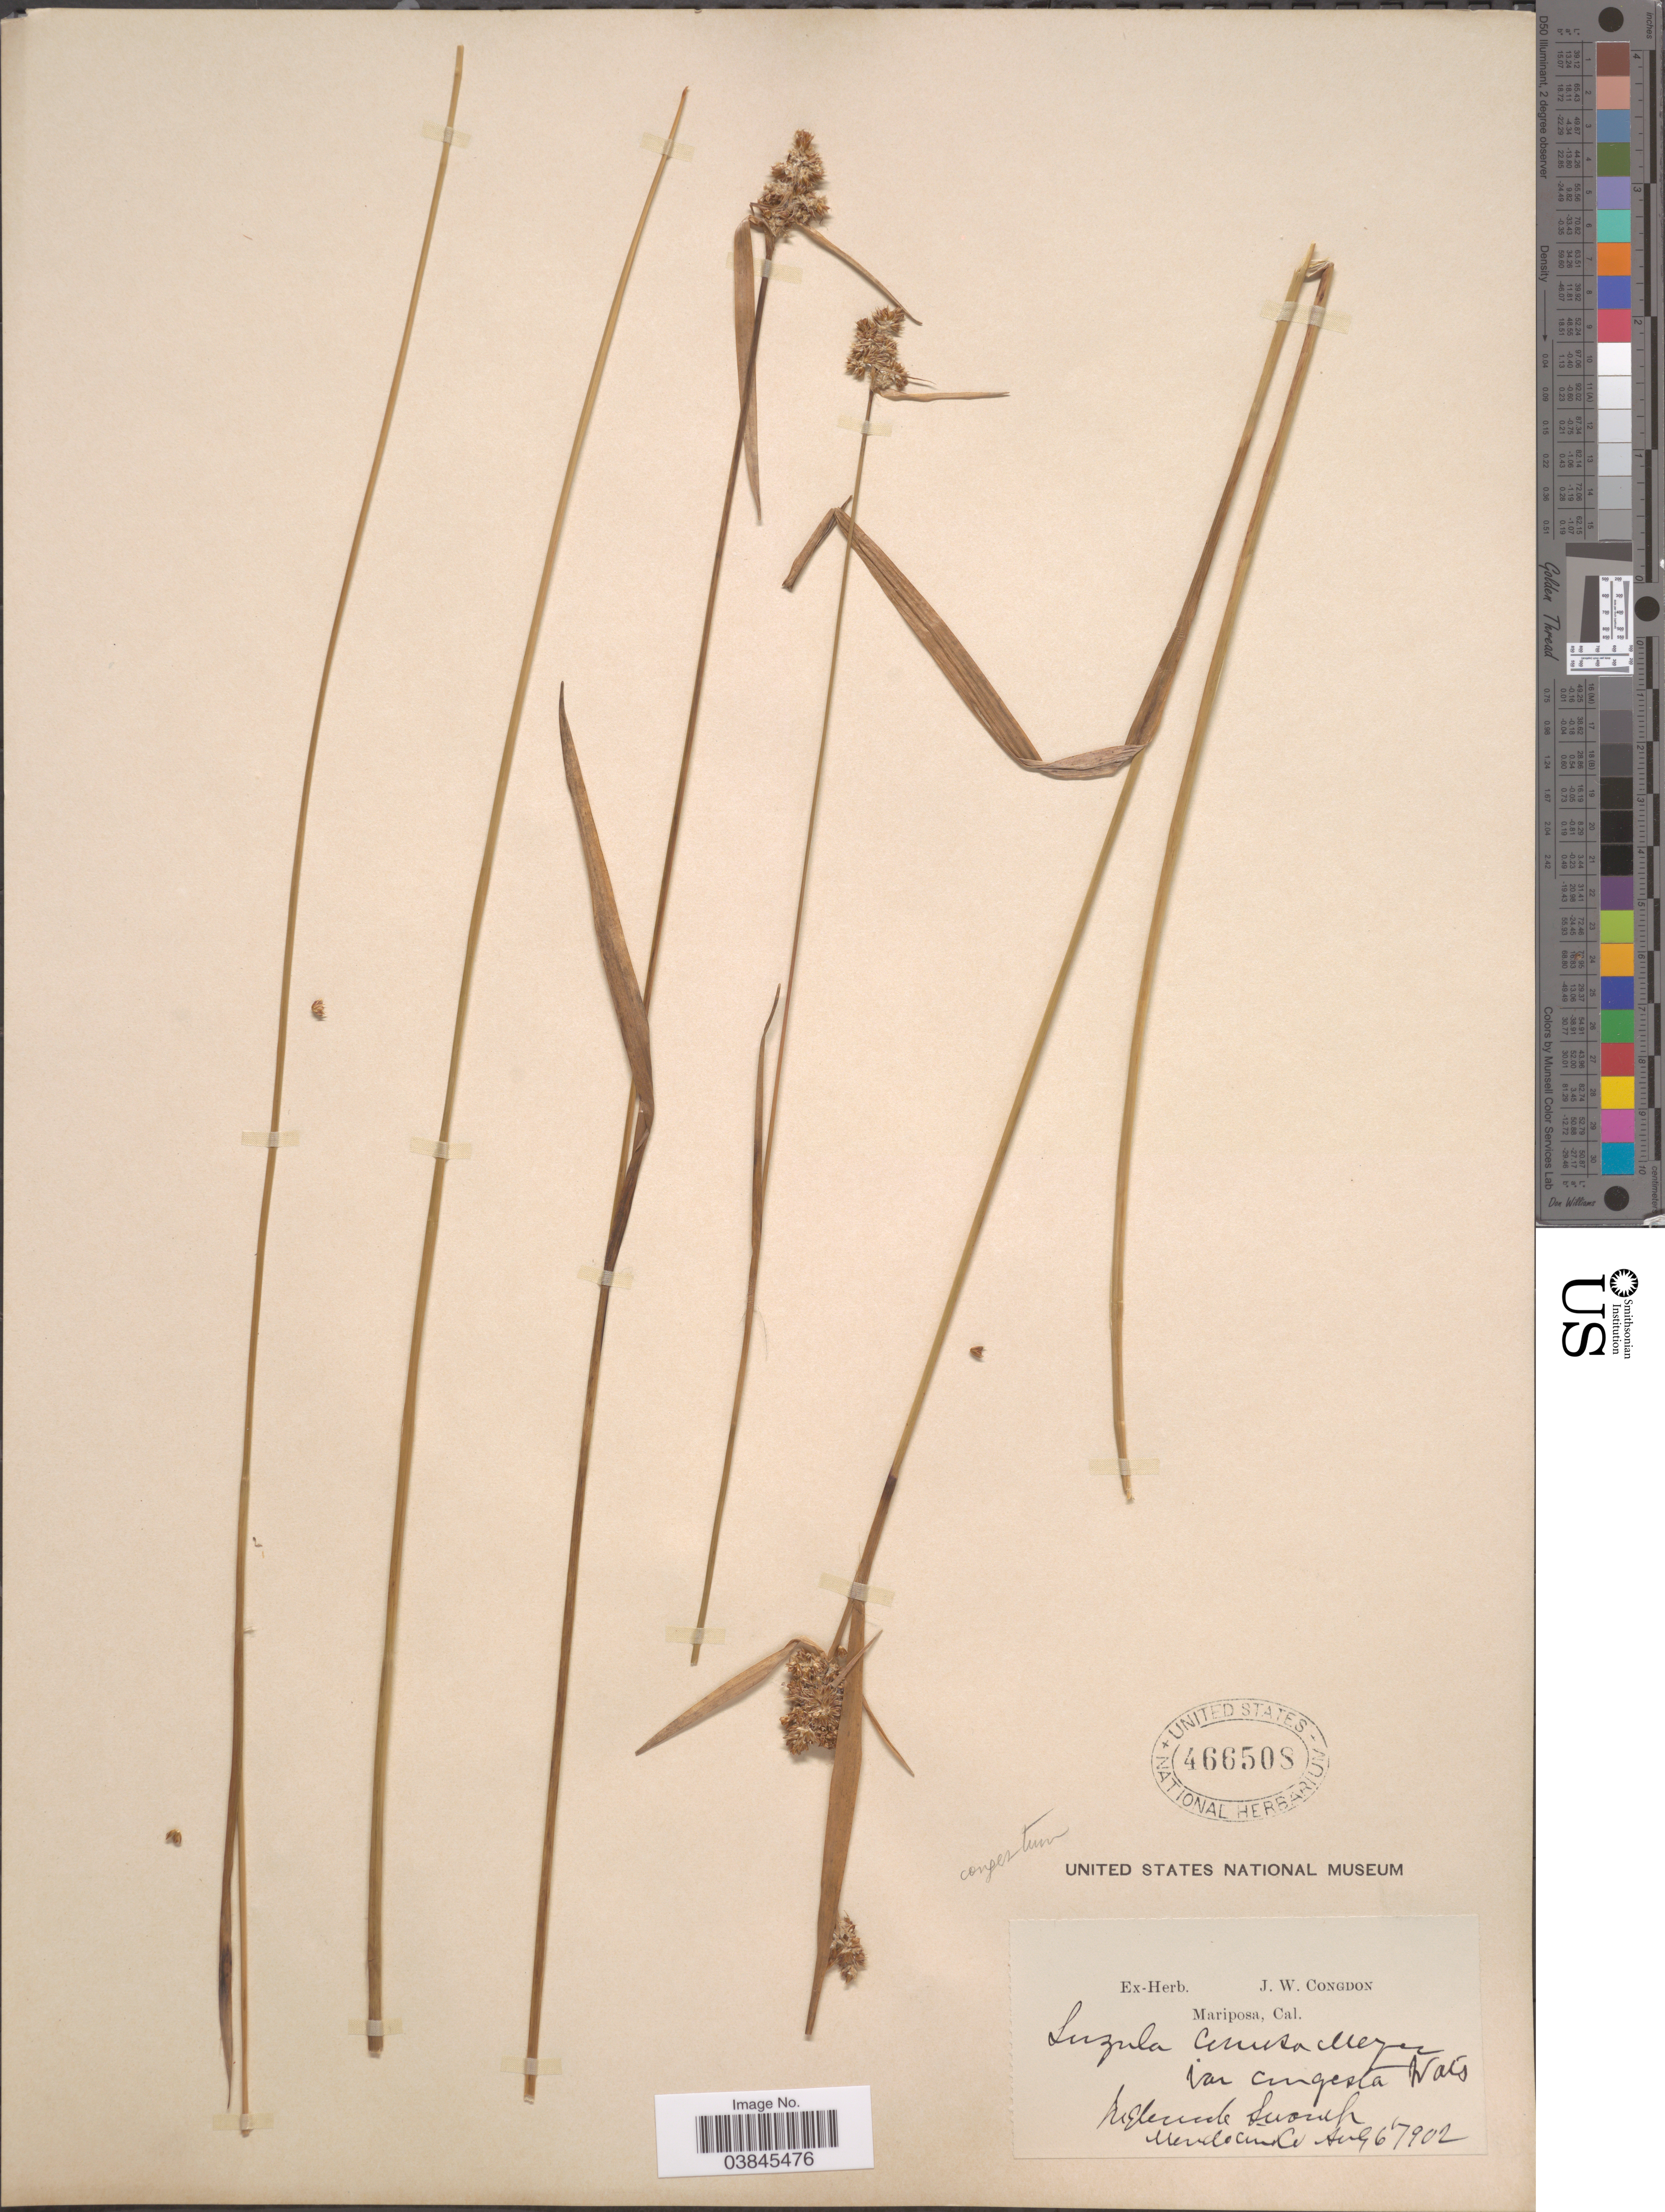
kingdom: Plantae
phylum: Tracheophyta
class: Liliopsida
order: Poales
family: Juncaceae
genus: Luzula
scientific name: Luzula campestris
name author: (L.) DC.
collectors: J. W. Congdon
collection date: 1902-07-06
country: United States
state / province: California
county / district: Mendocino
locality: Mariposa. Inglenook Swamp. Mendocino Co.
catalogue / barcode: US 466508